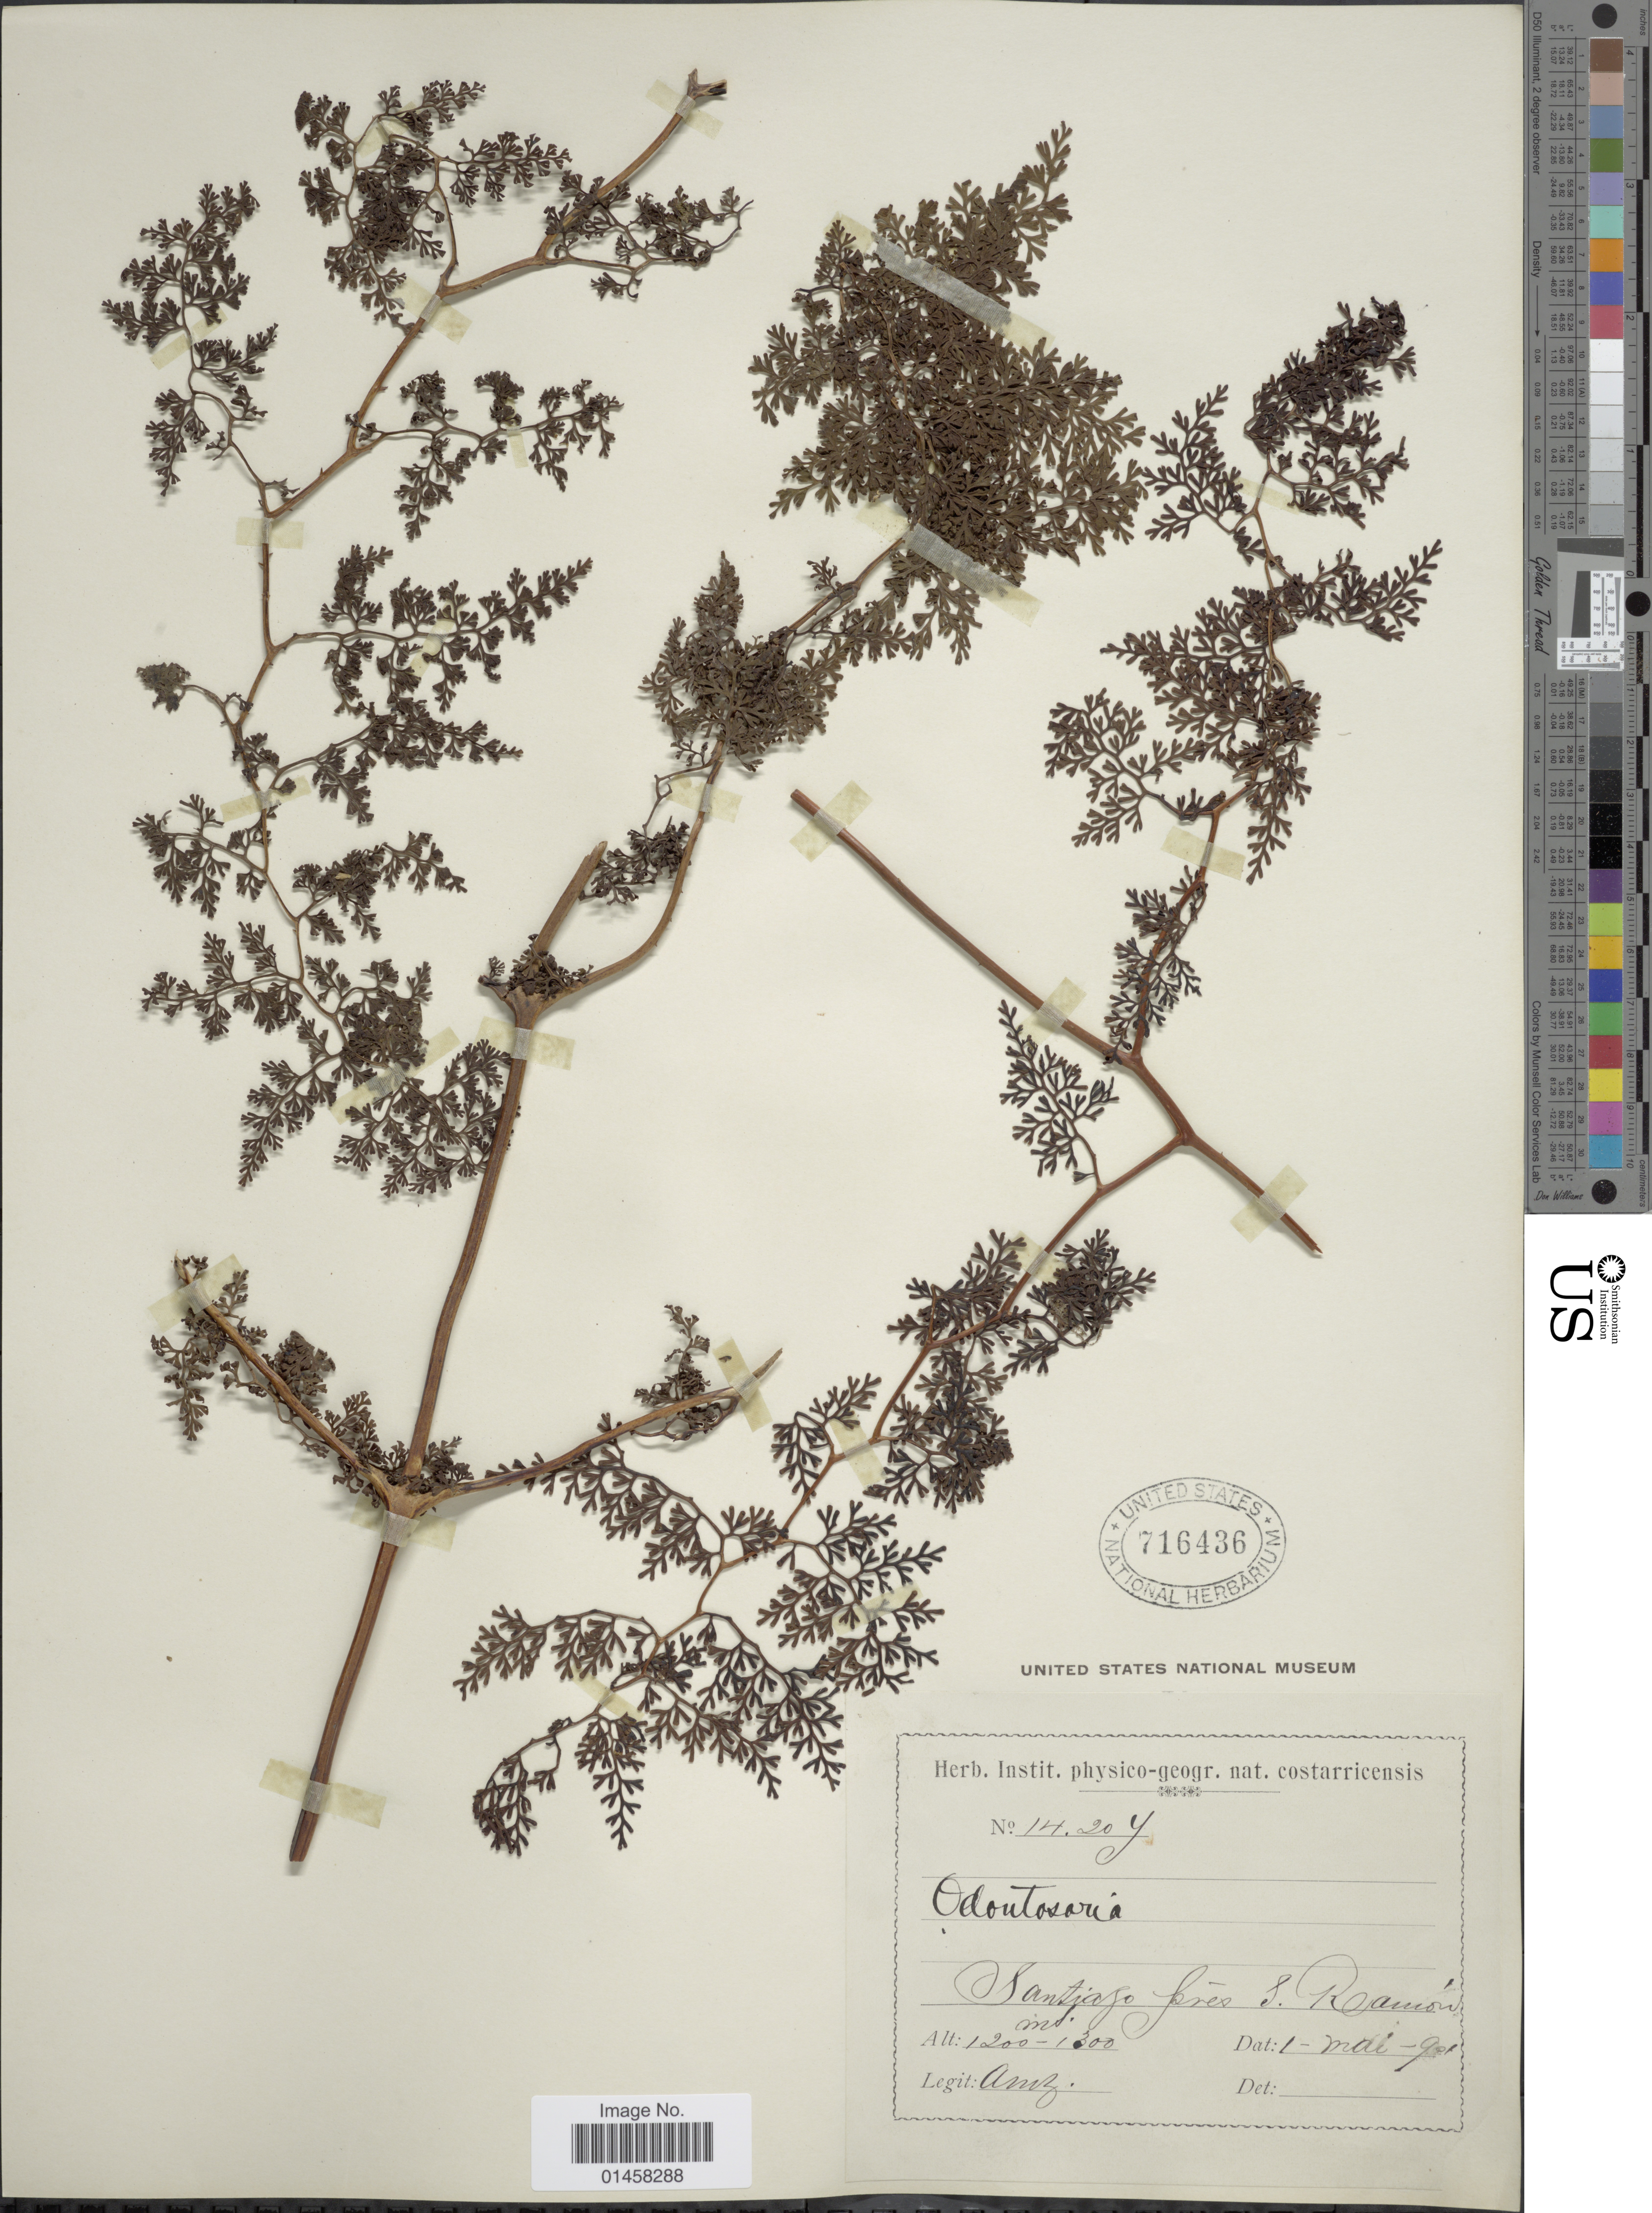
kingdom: Plantae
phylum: Tracheophyta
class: Polypodiopsida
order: Polypodiales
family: Lindsaeaceae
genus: Odontosoria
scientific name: Odontosoria gymnogrammoides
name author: Christ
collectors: A. Brenes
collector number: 1420 Y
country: Costa Rica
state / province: Alajuela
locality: Santiago près S. Ramón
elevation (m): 1200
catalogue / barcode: US 716436